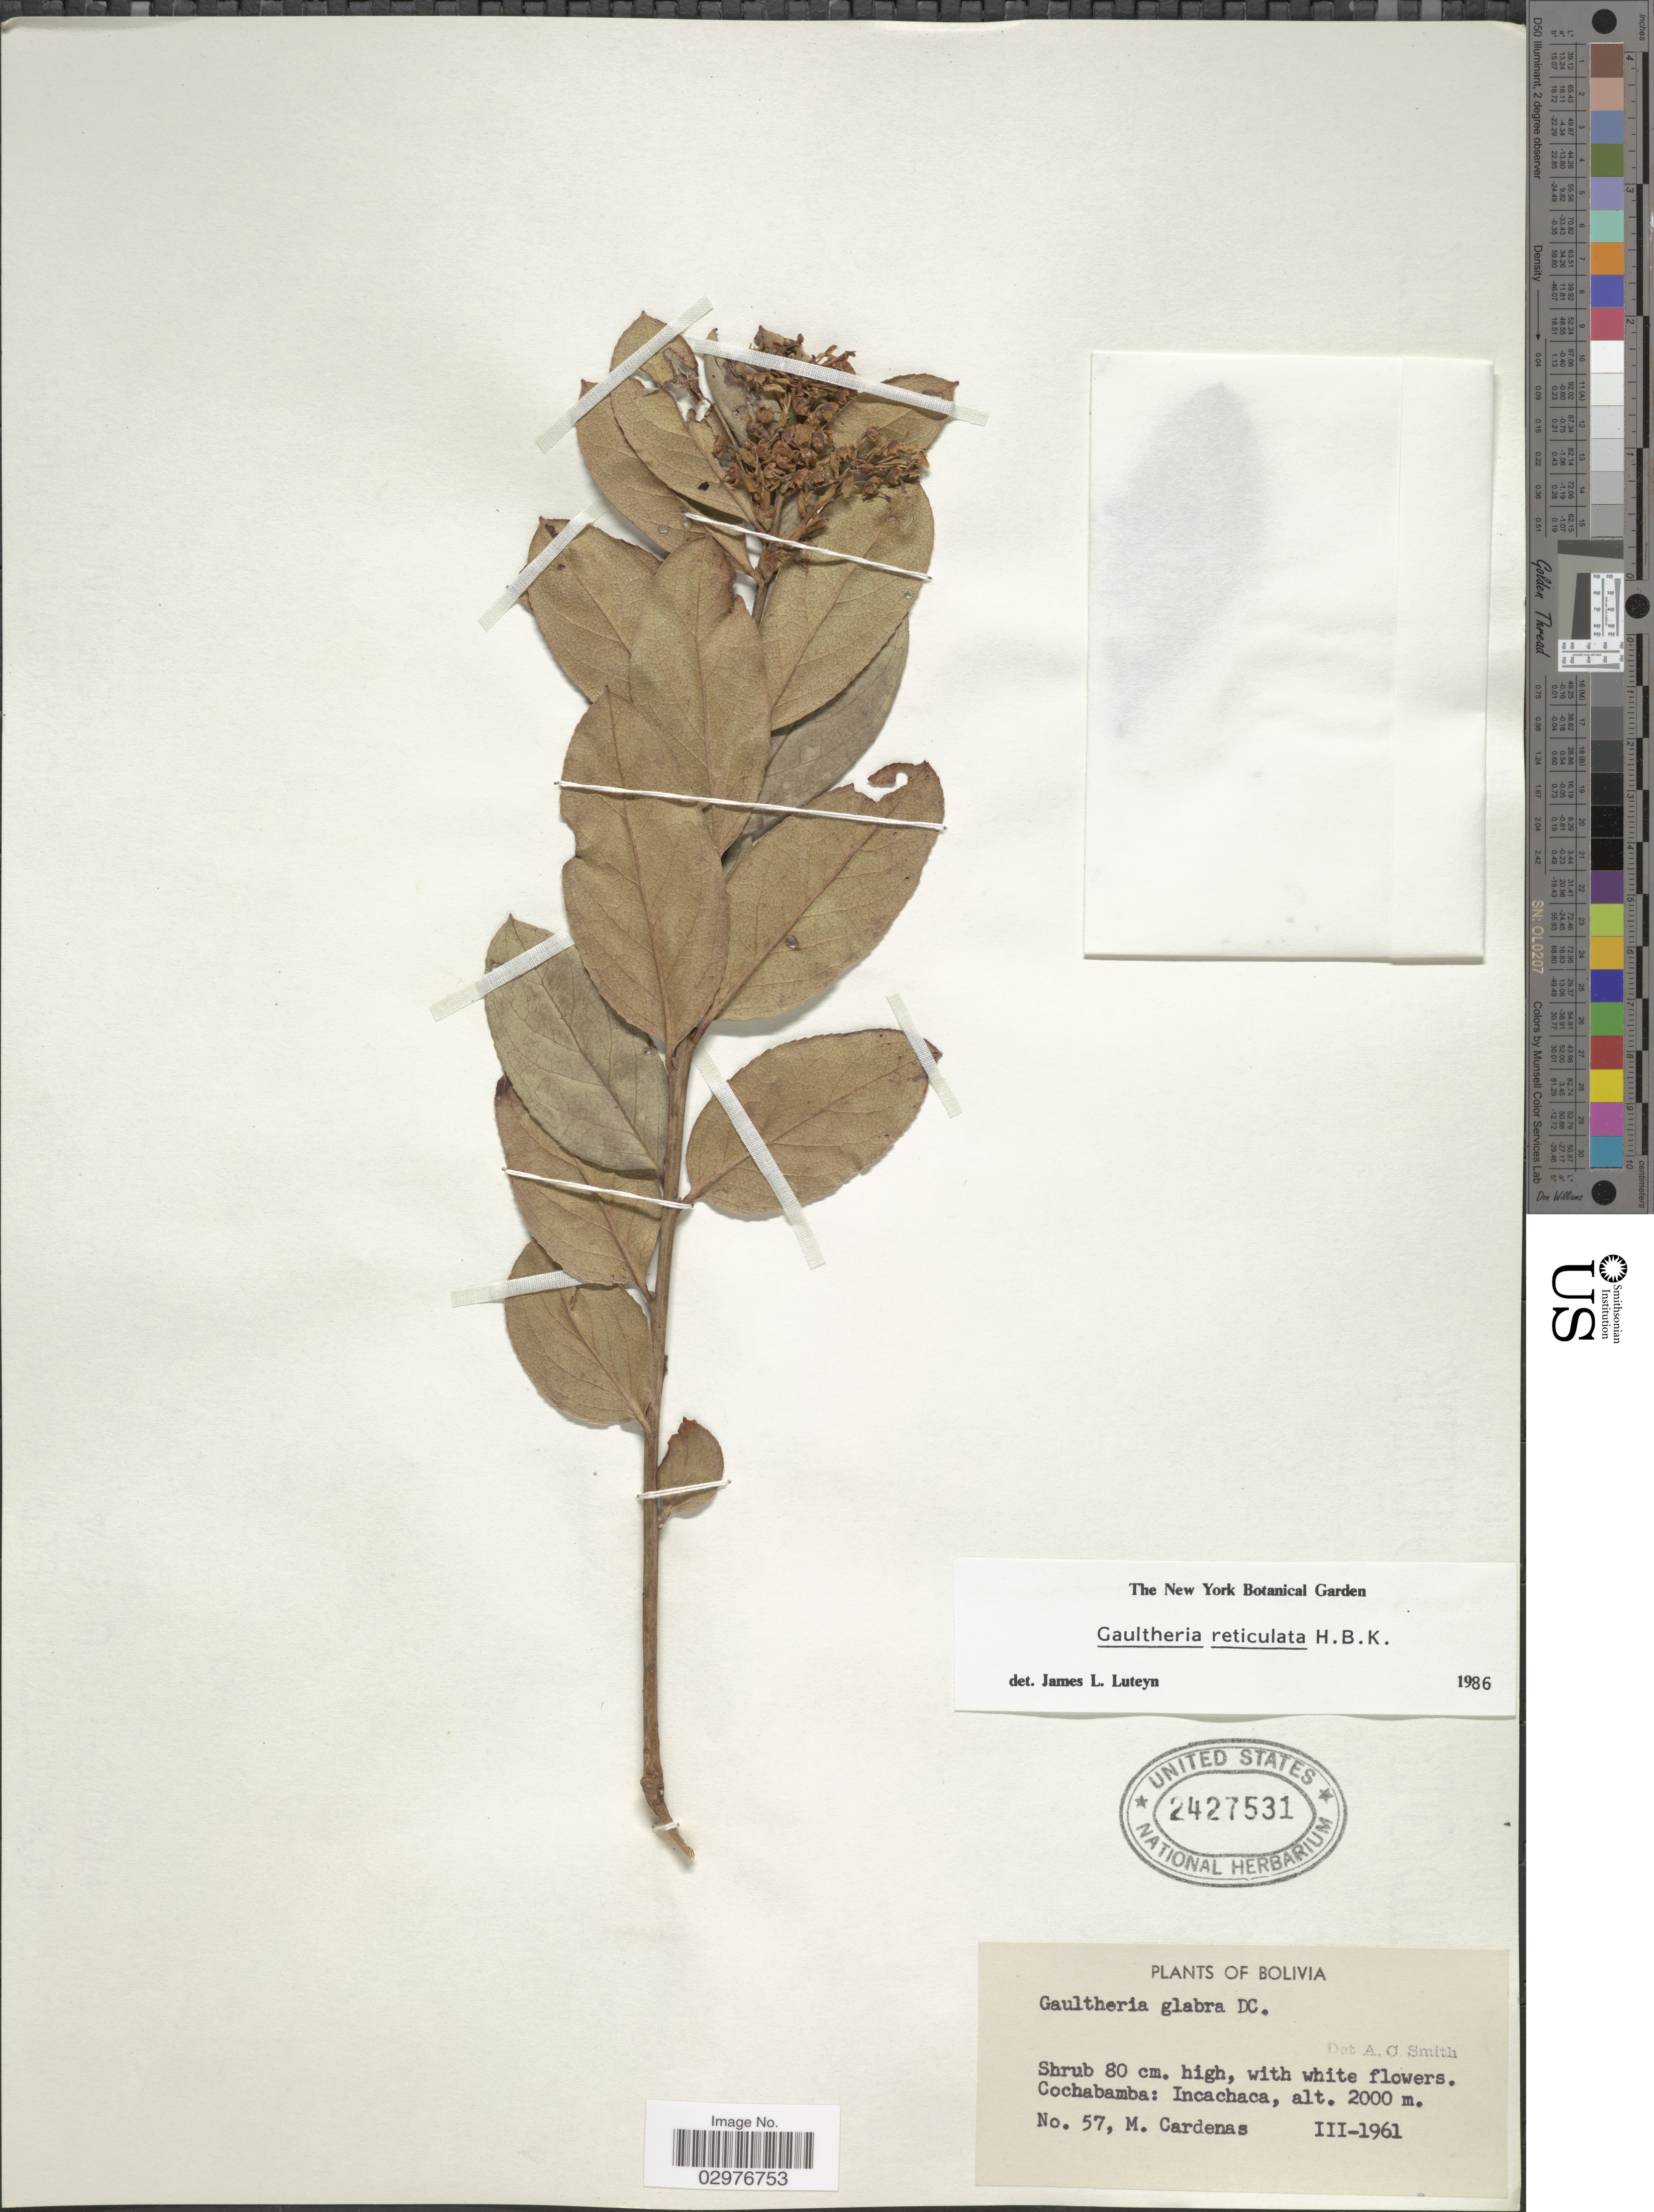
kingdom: Plantae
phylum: Tracheophyta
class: Magnoliopsida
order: Ericales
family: Ericaceae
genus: Gaultheria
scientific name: Gaultheria reticulata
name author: Kunth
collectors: M. Cárdenas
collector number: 57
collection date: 1961-03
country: Bolivia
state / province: Cochabamba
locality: Incachaca.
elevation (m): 2000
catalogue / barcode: US 2427531